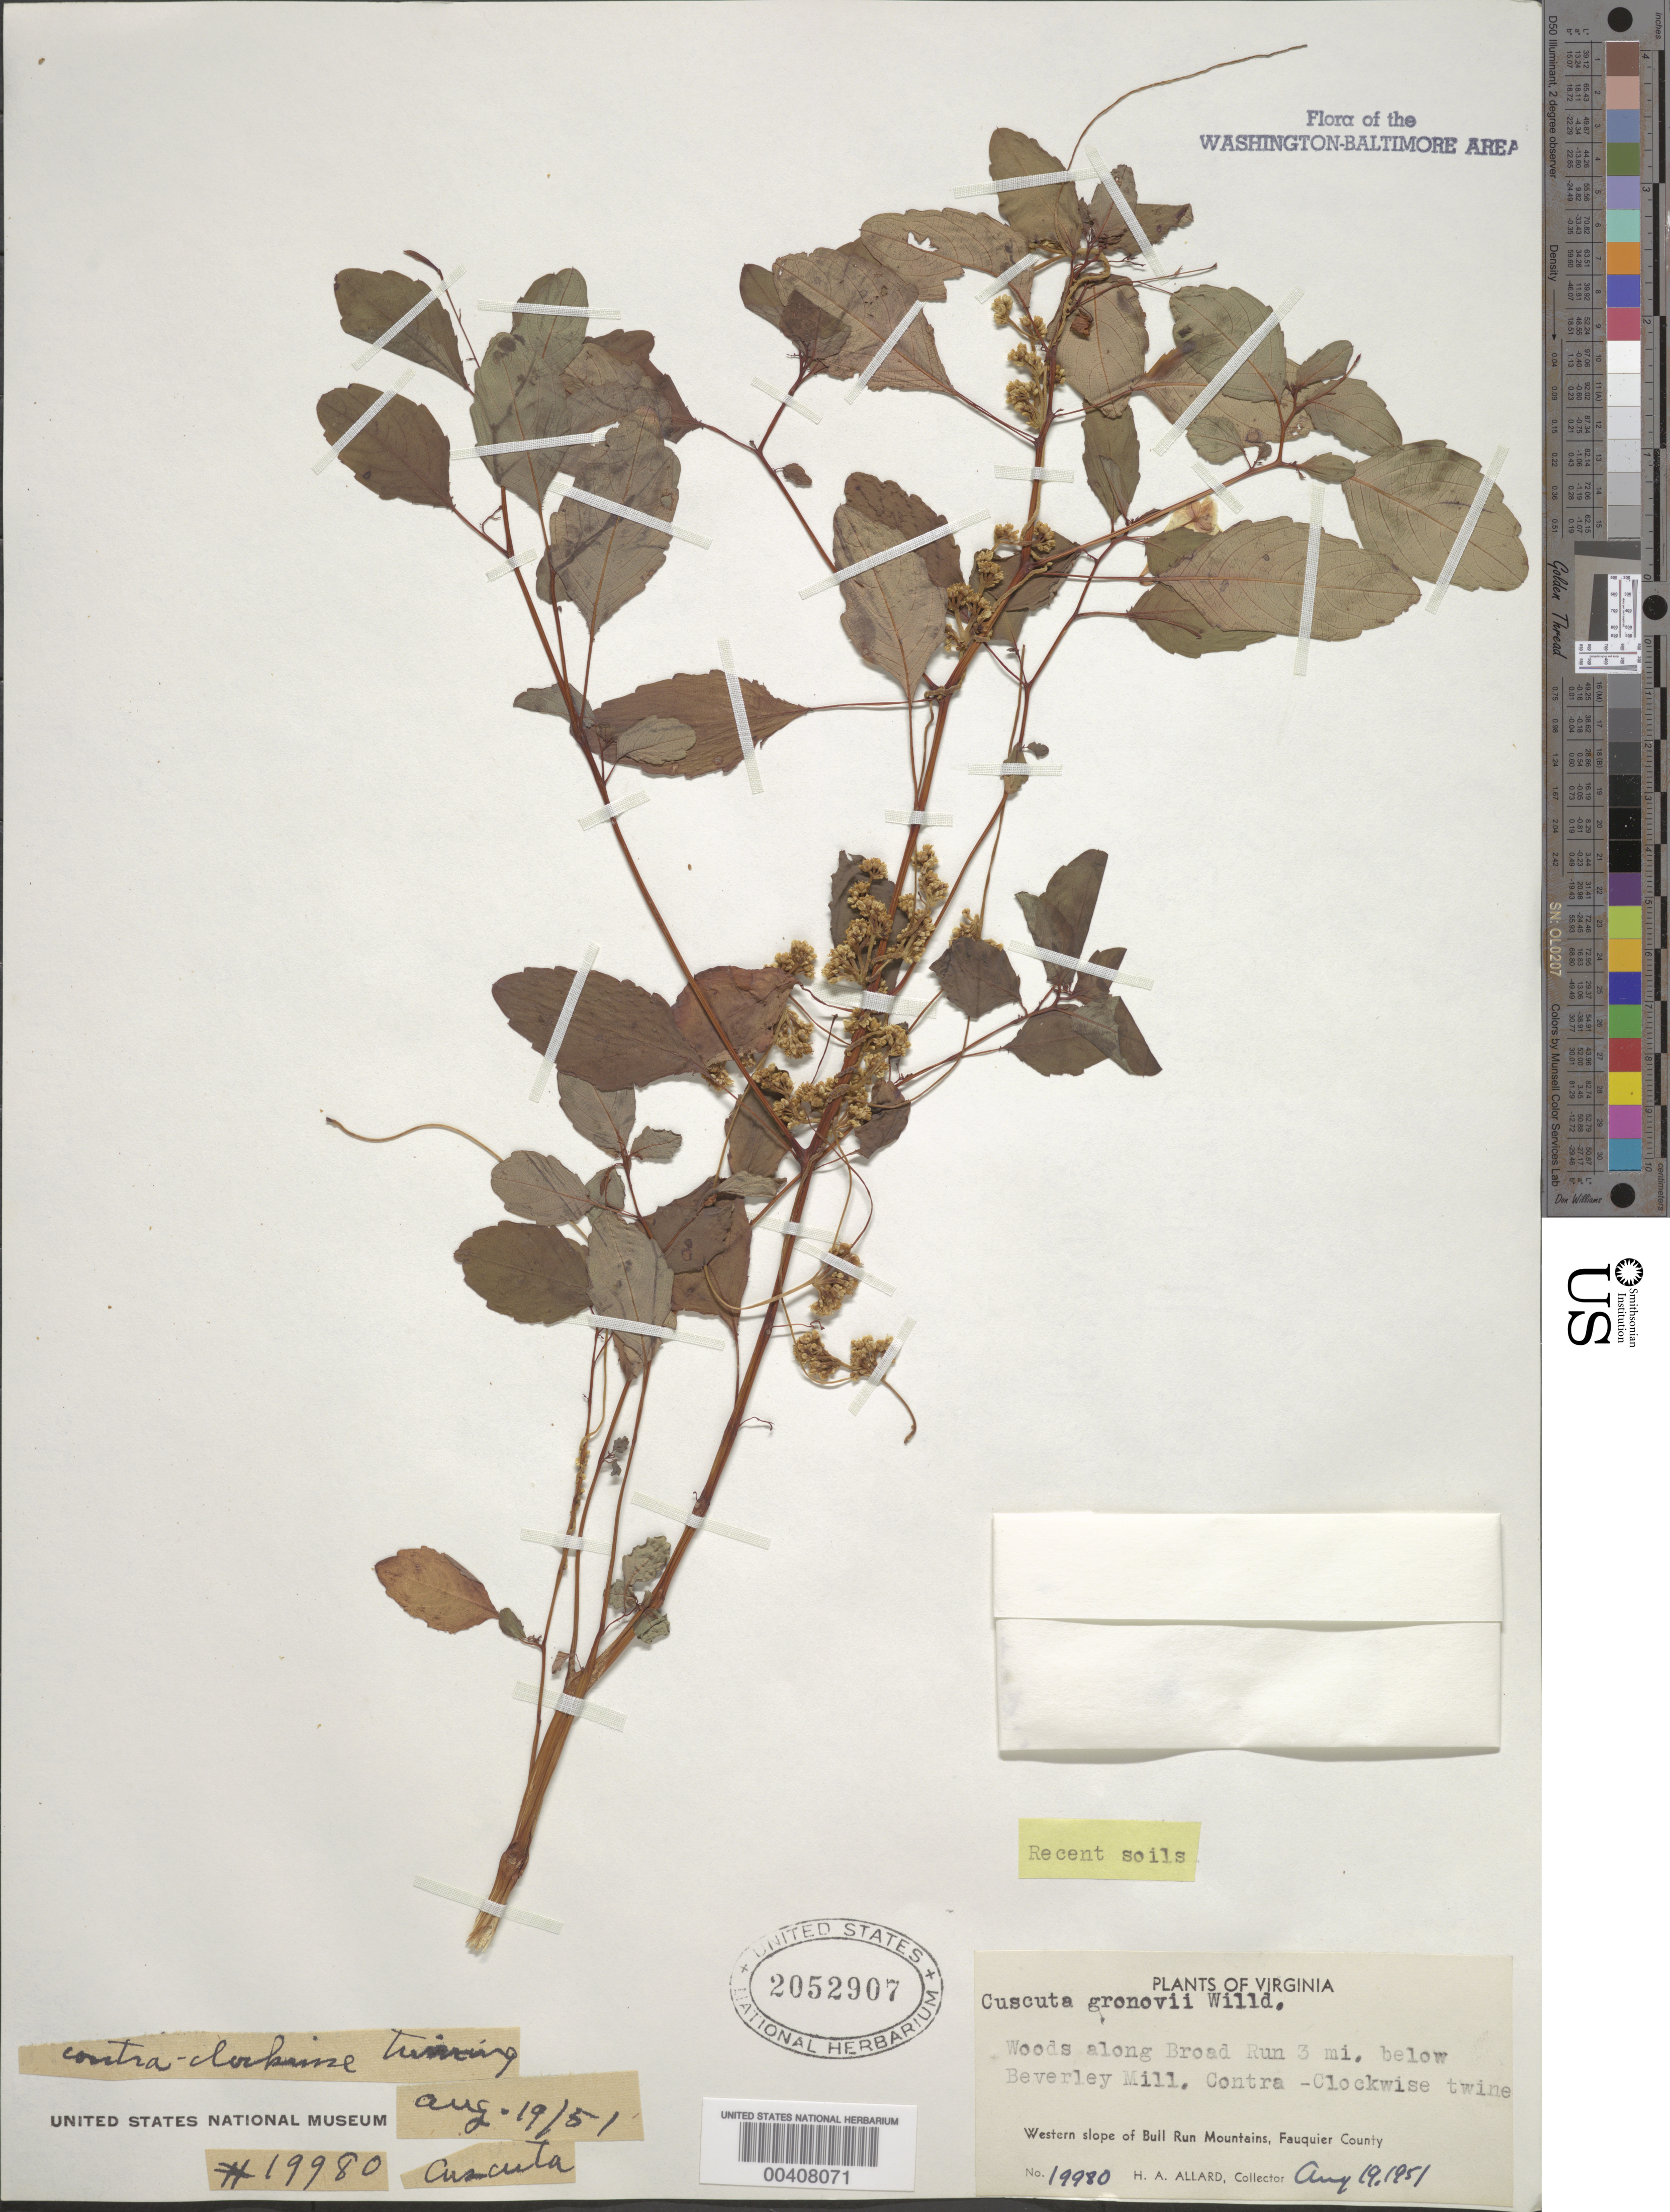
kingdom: Plantae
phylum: Tracheophyta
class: Magnoliopsida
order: Solanales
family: Convolvulaceae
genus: Cuscuta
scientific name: Cuscuta gronovii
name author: Willd. ex Schult.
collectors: H. A. Allard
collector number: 19980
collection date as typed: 19 Aug 1951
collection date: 1951-08-19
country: United States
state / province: Virginia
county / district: Fauquier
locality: Mountains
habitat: Woods, recent soils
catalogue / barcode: US 2052907